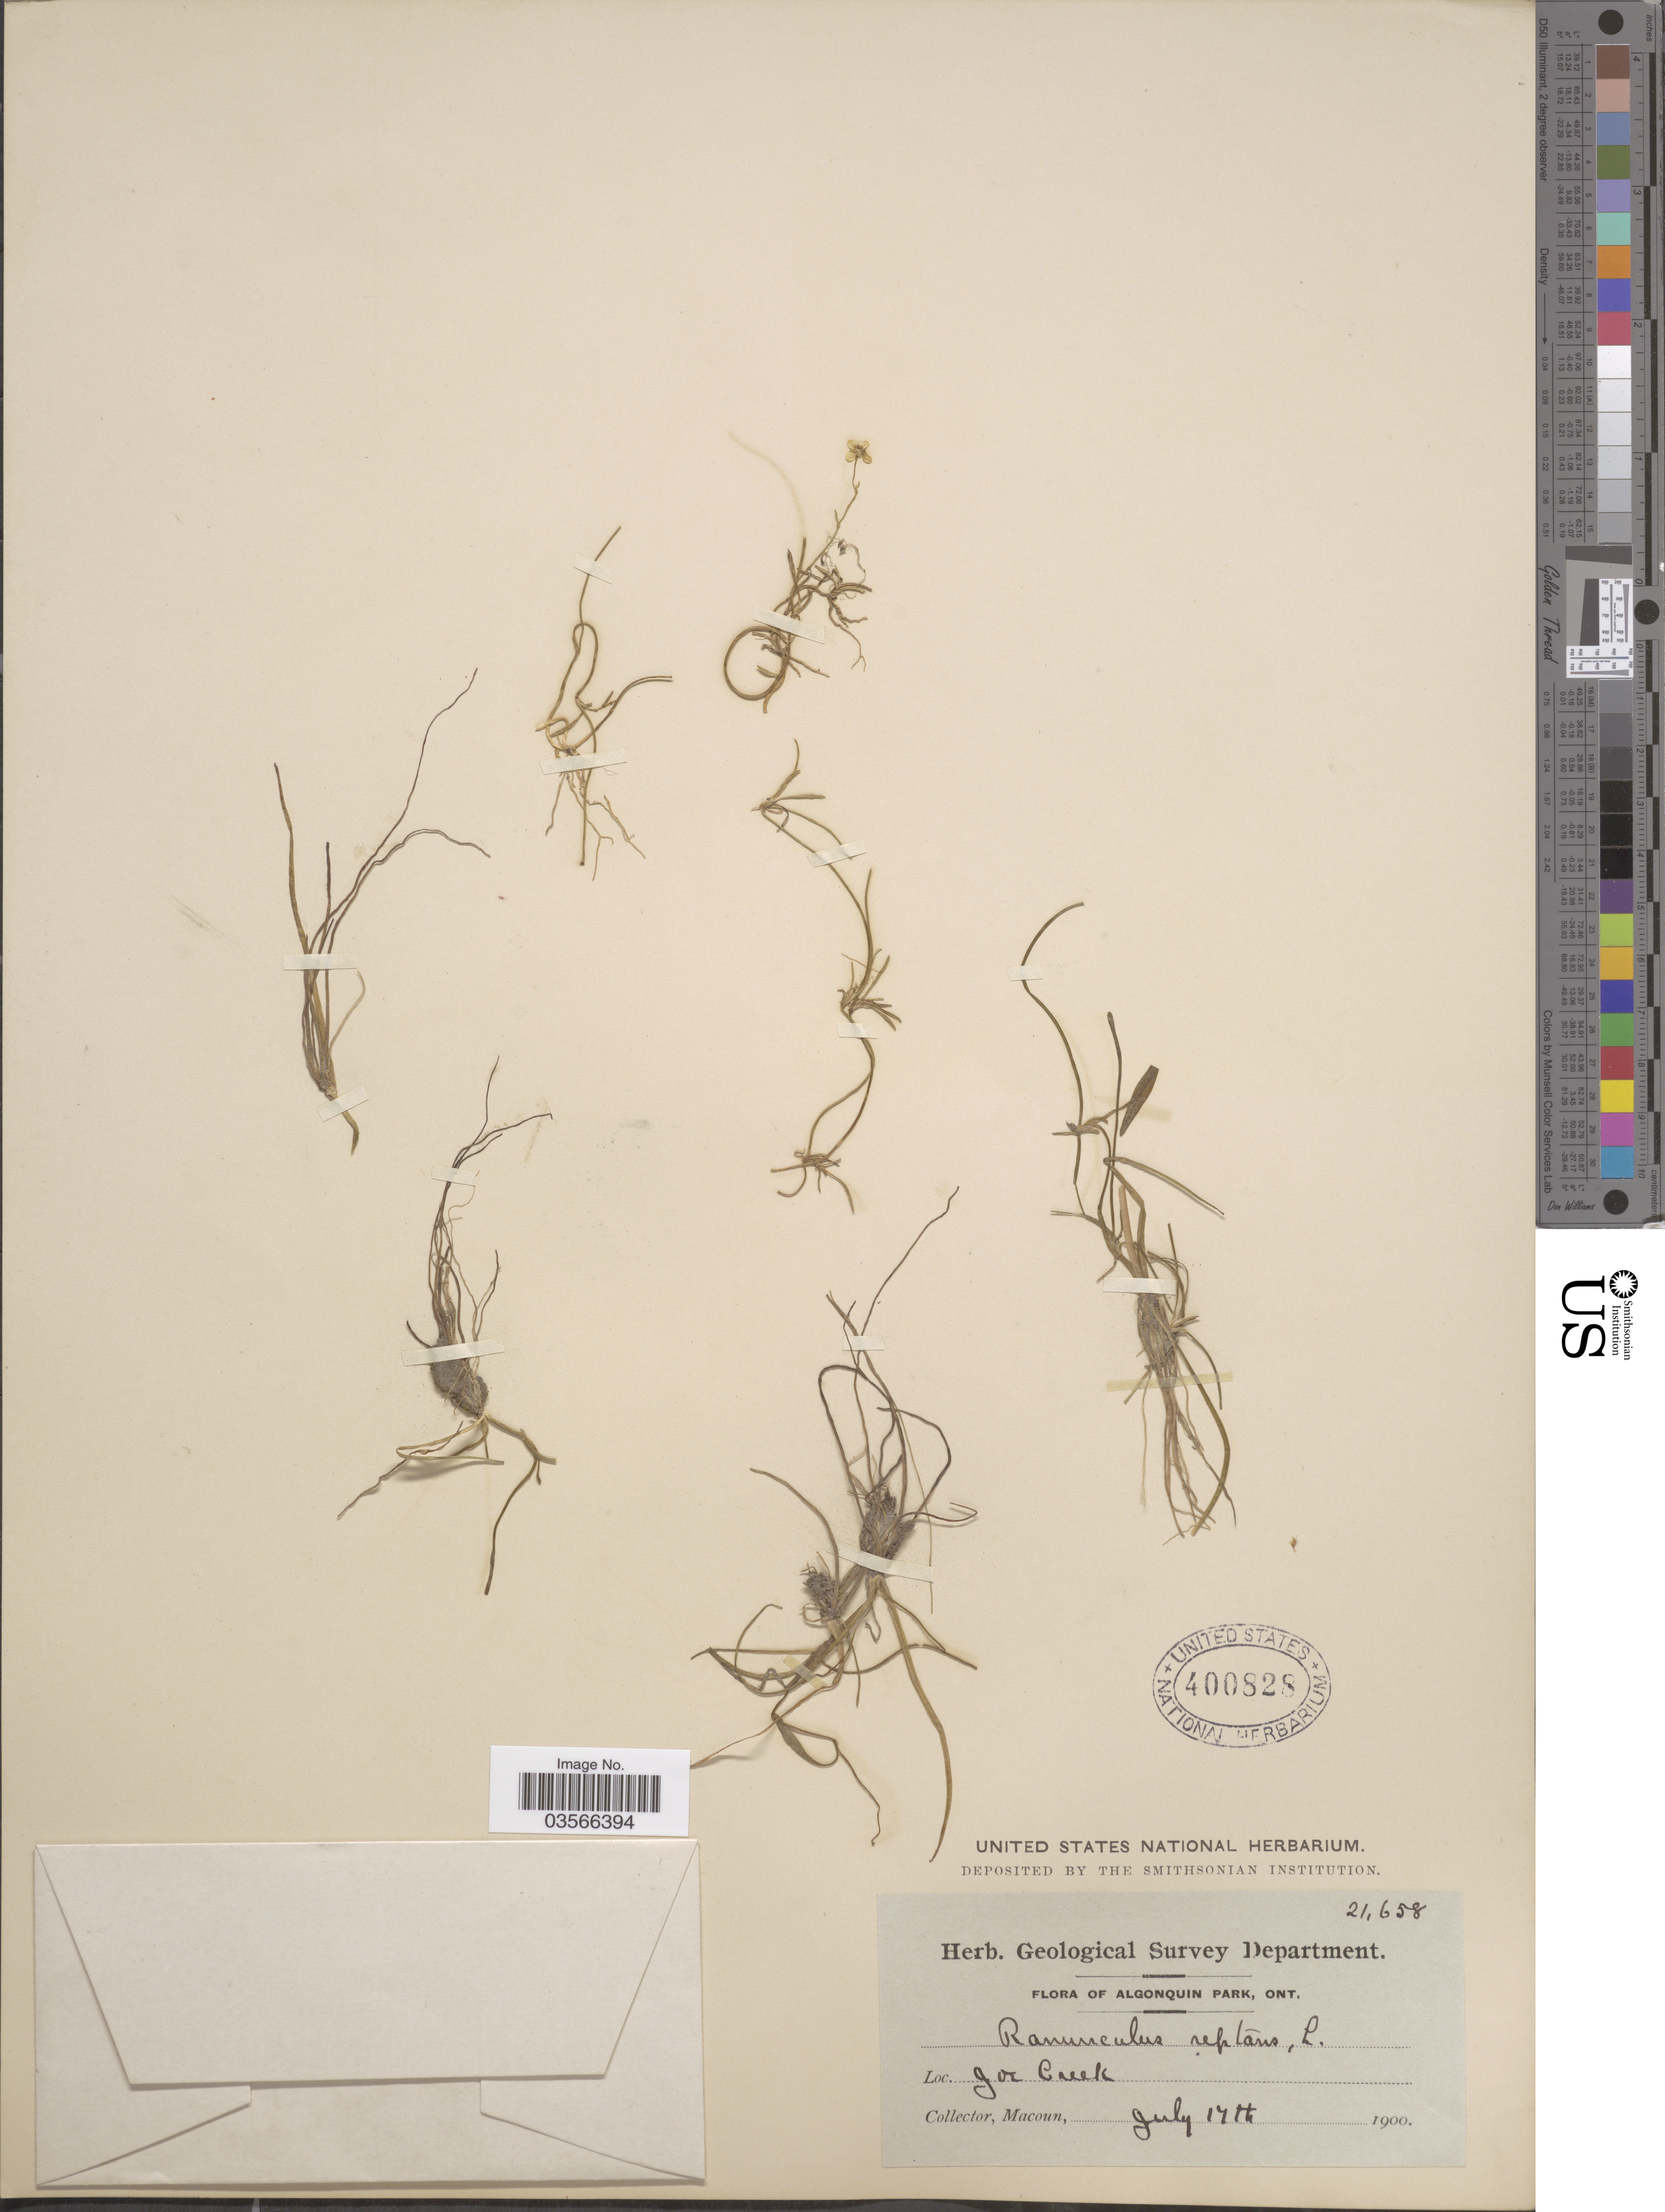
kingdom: Plantae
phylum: Tracheophyta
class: Magnoliopsida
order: Ranunculales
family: Ranunculaceae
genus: Ranunculus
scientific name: Ranunculus flammula var. filiformis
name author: (Michx.) Hook.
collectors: -- Macoun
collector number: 21658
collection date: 1900-07-17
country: Canada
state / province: Ontario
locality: Algoquin Park. Joe Creek.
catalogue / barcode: US 400828